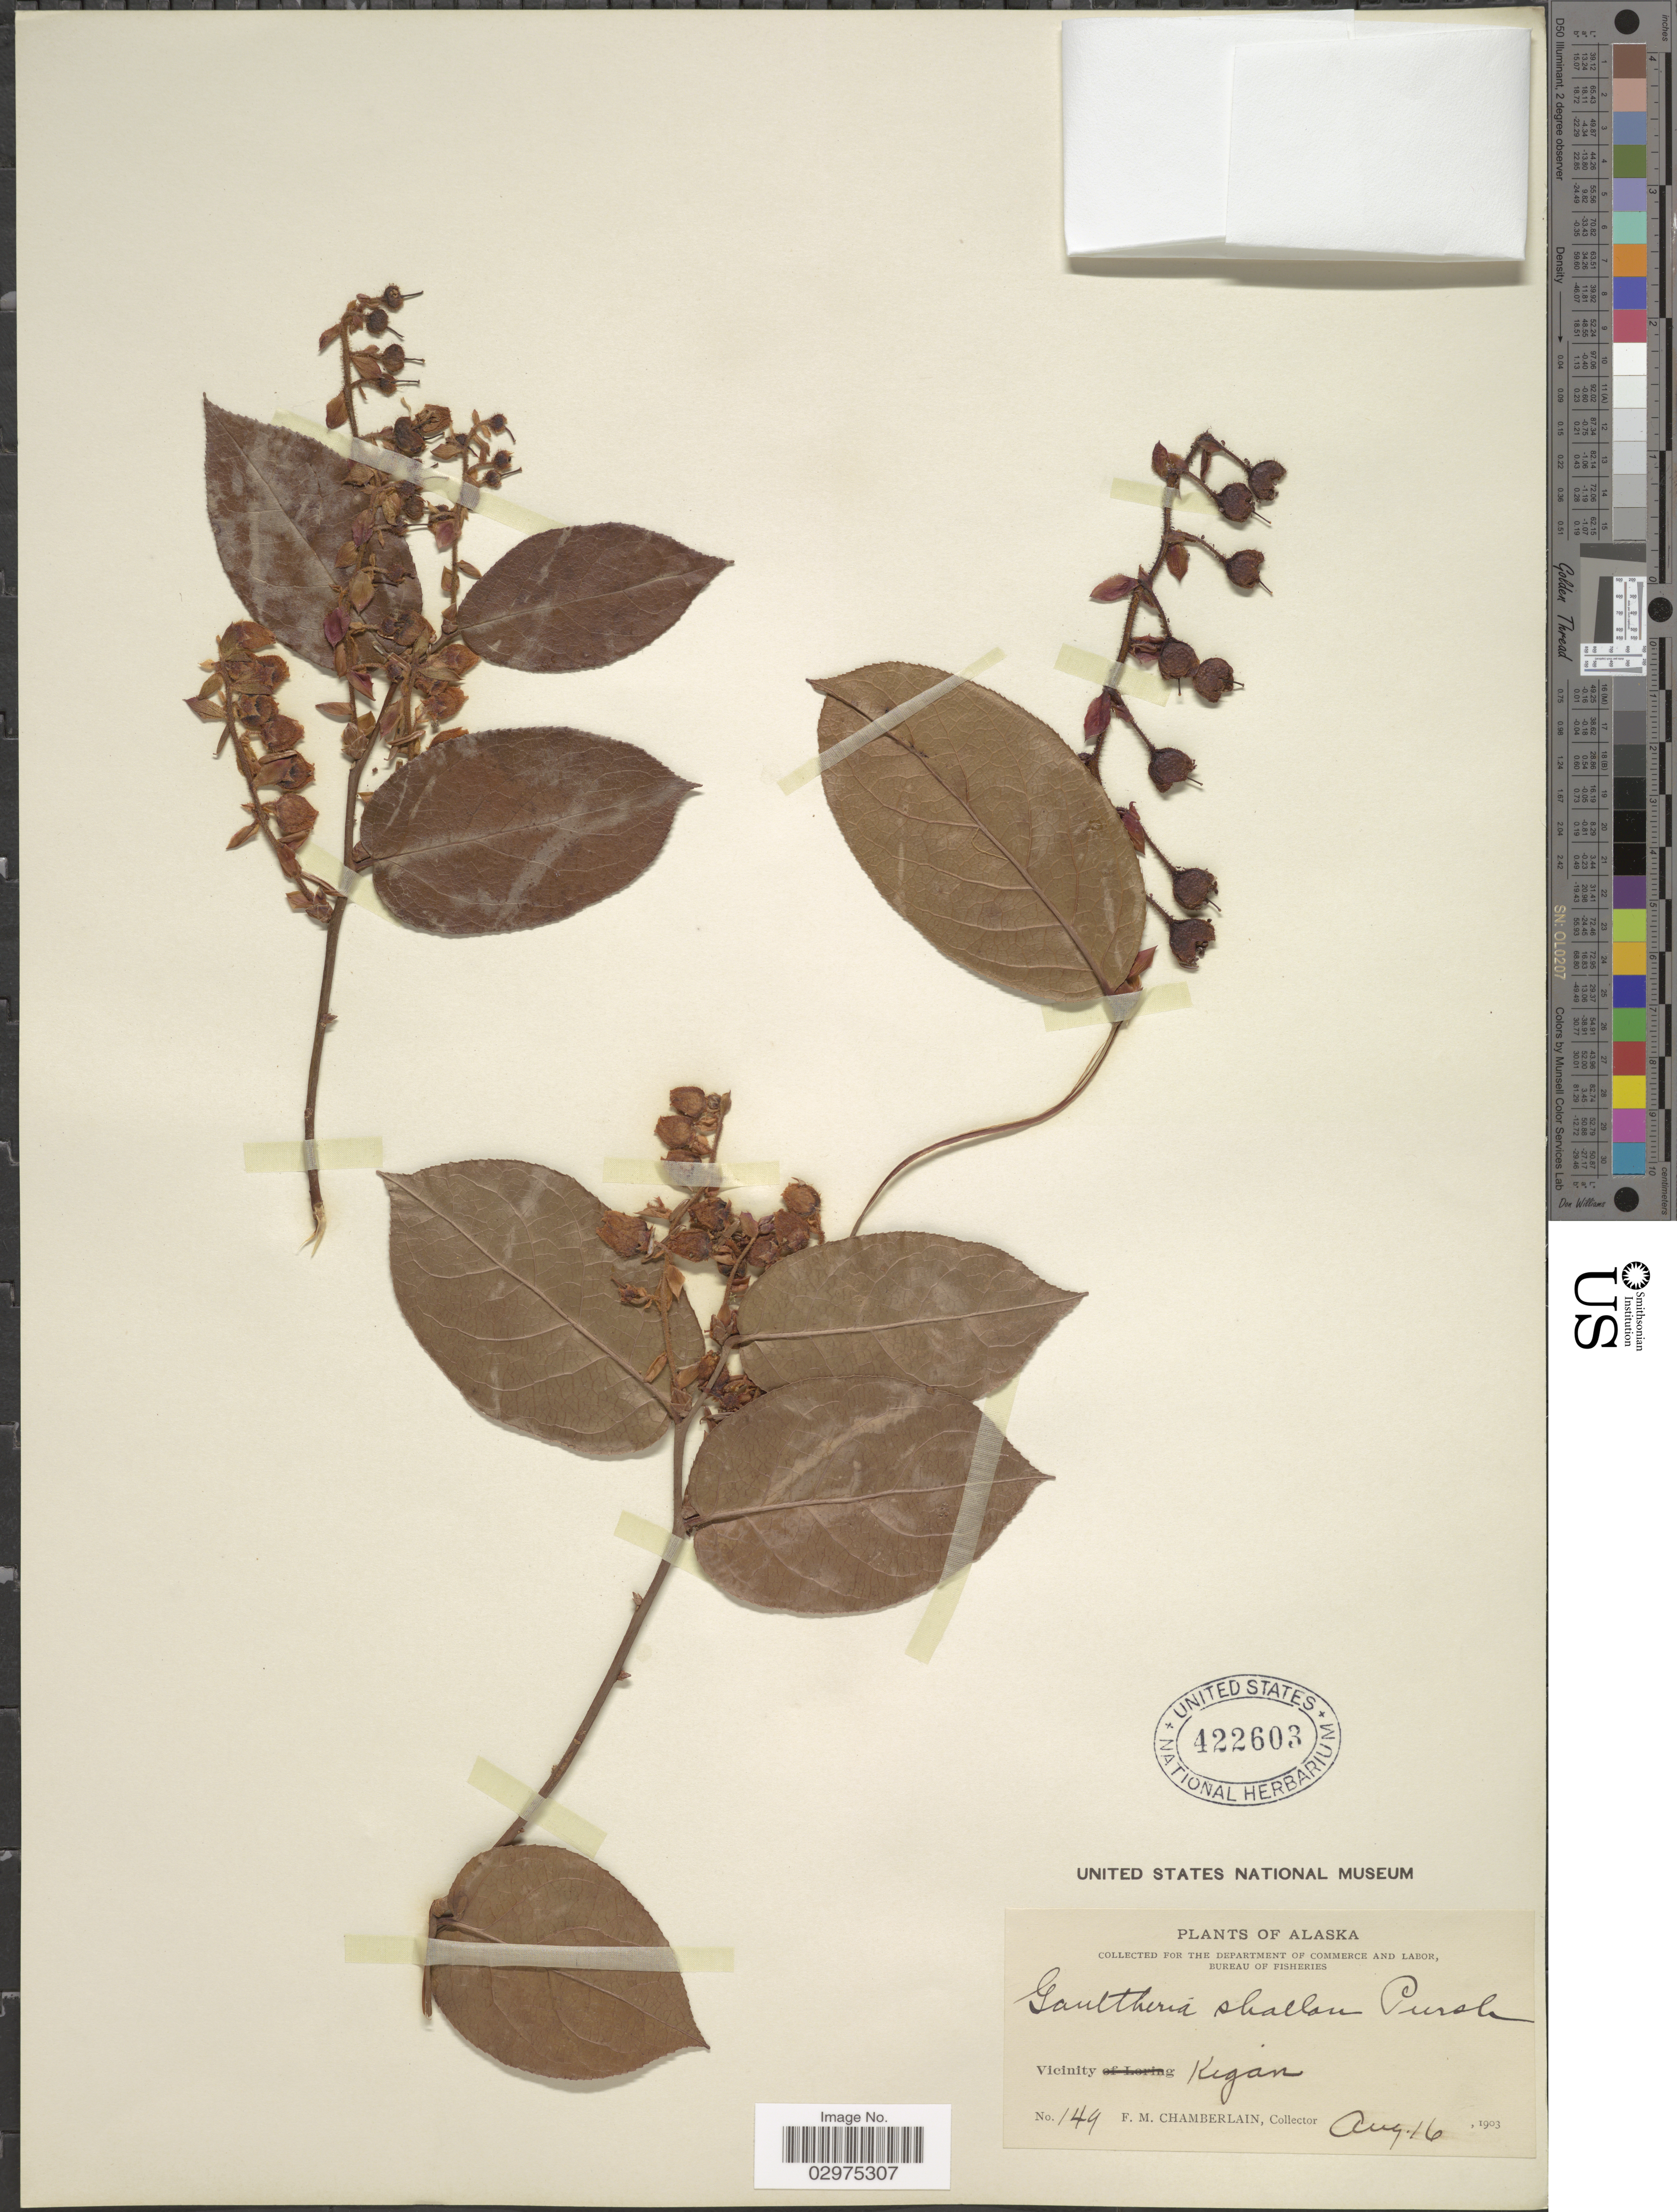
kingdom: Plantae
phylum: Tracheophyta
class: Magnoliopsida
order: Ericales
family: Ericaceae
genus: Gaultheria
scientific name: Gaultheria shallon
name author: Pursh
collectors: F. Chamberlain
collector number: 149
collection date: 1903-08-16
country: United States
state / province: Alaska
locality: Vicinity of Kegan.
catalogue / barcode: US 422603